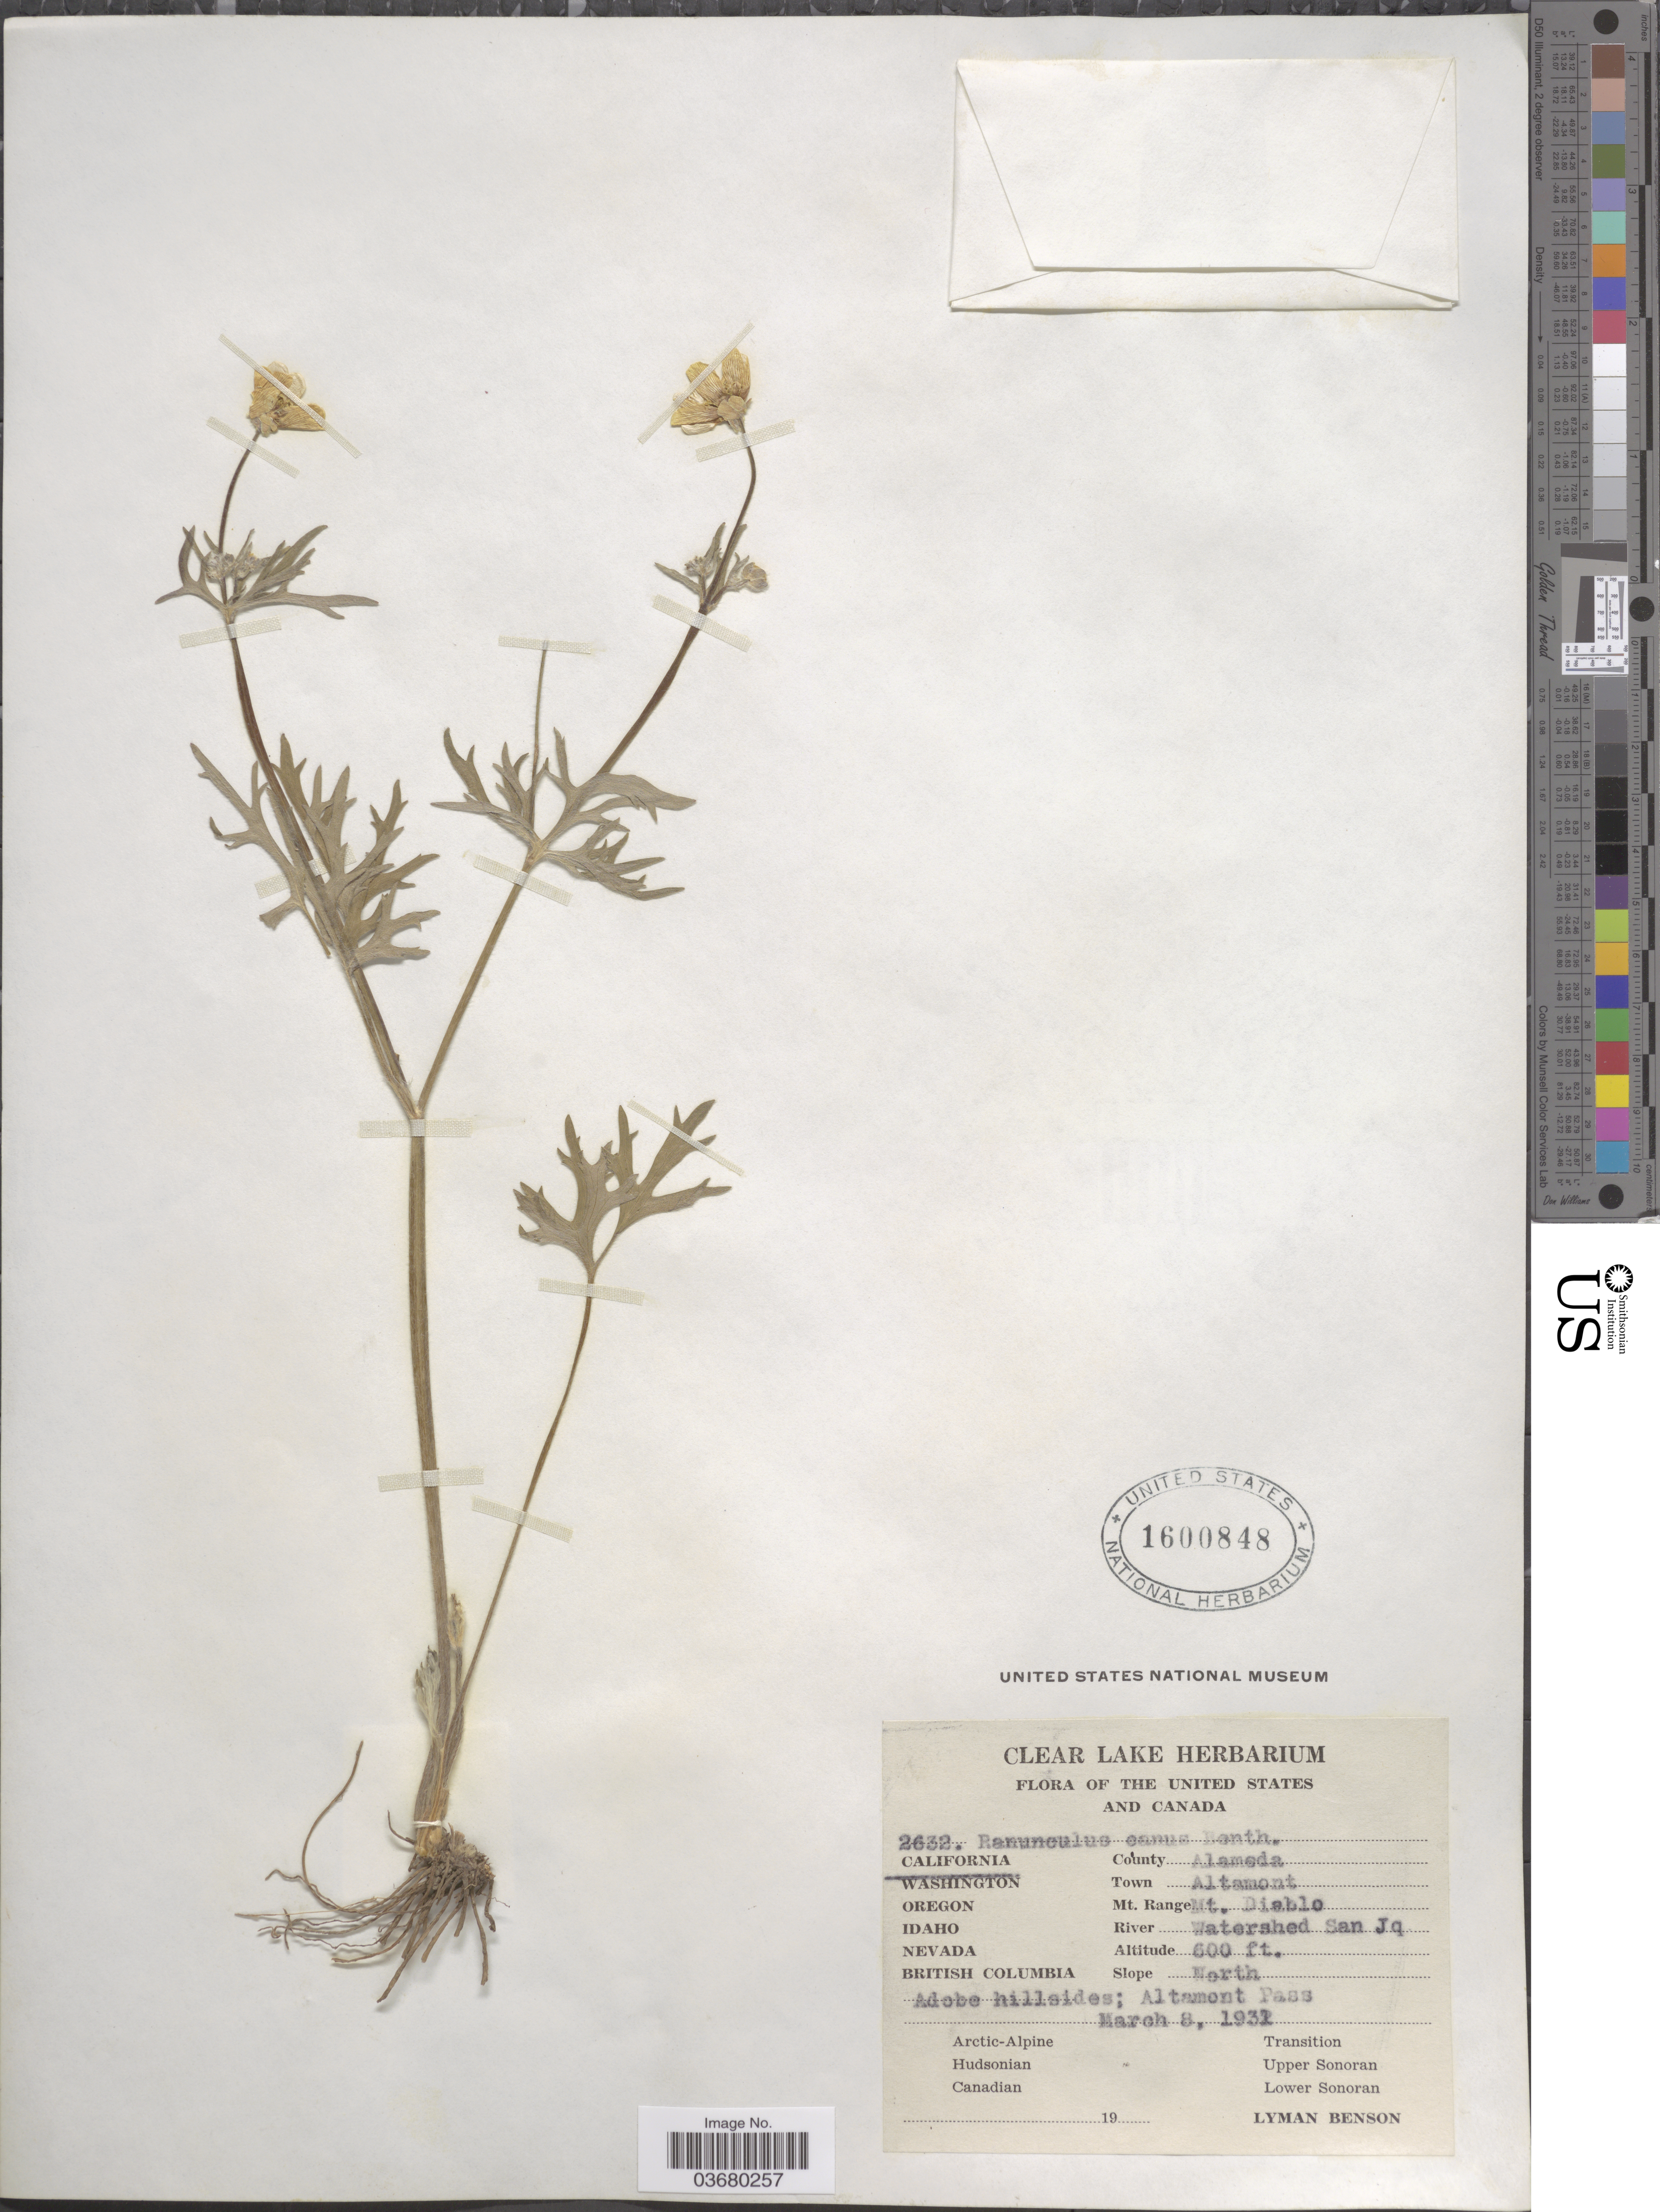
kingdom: Plantae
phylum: Tracheophyta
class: Magnoliopsida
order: Ranunculales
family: Ranunculaceae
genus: Ranunculus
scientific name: Ranunculus canus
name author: Benth.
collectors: L. D. Benson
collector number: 2632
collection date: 1931-03-08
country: United States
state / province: California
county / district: Alameda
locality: County Alameda. Town Altamont. Mt. Range Mt. Diablo. River Watershed San Jq. Adobe hillsides; Altamont Pass.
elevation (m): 183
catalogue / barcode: US 1600848